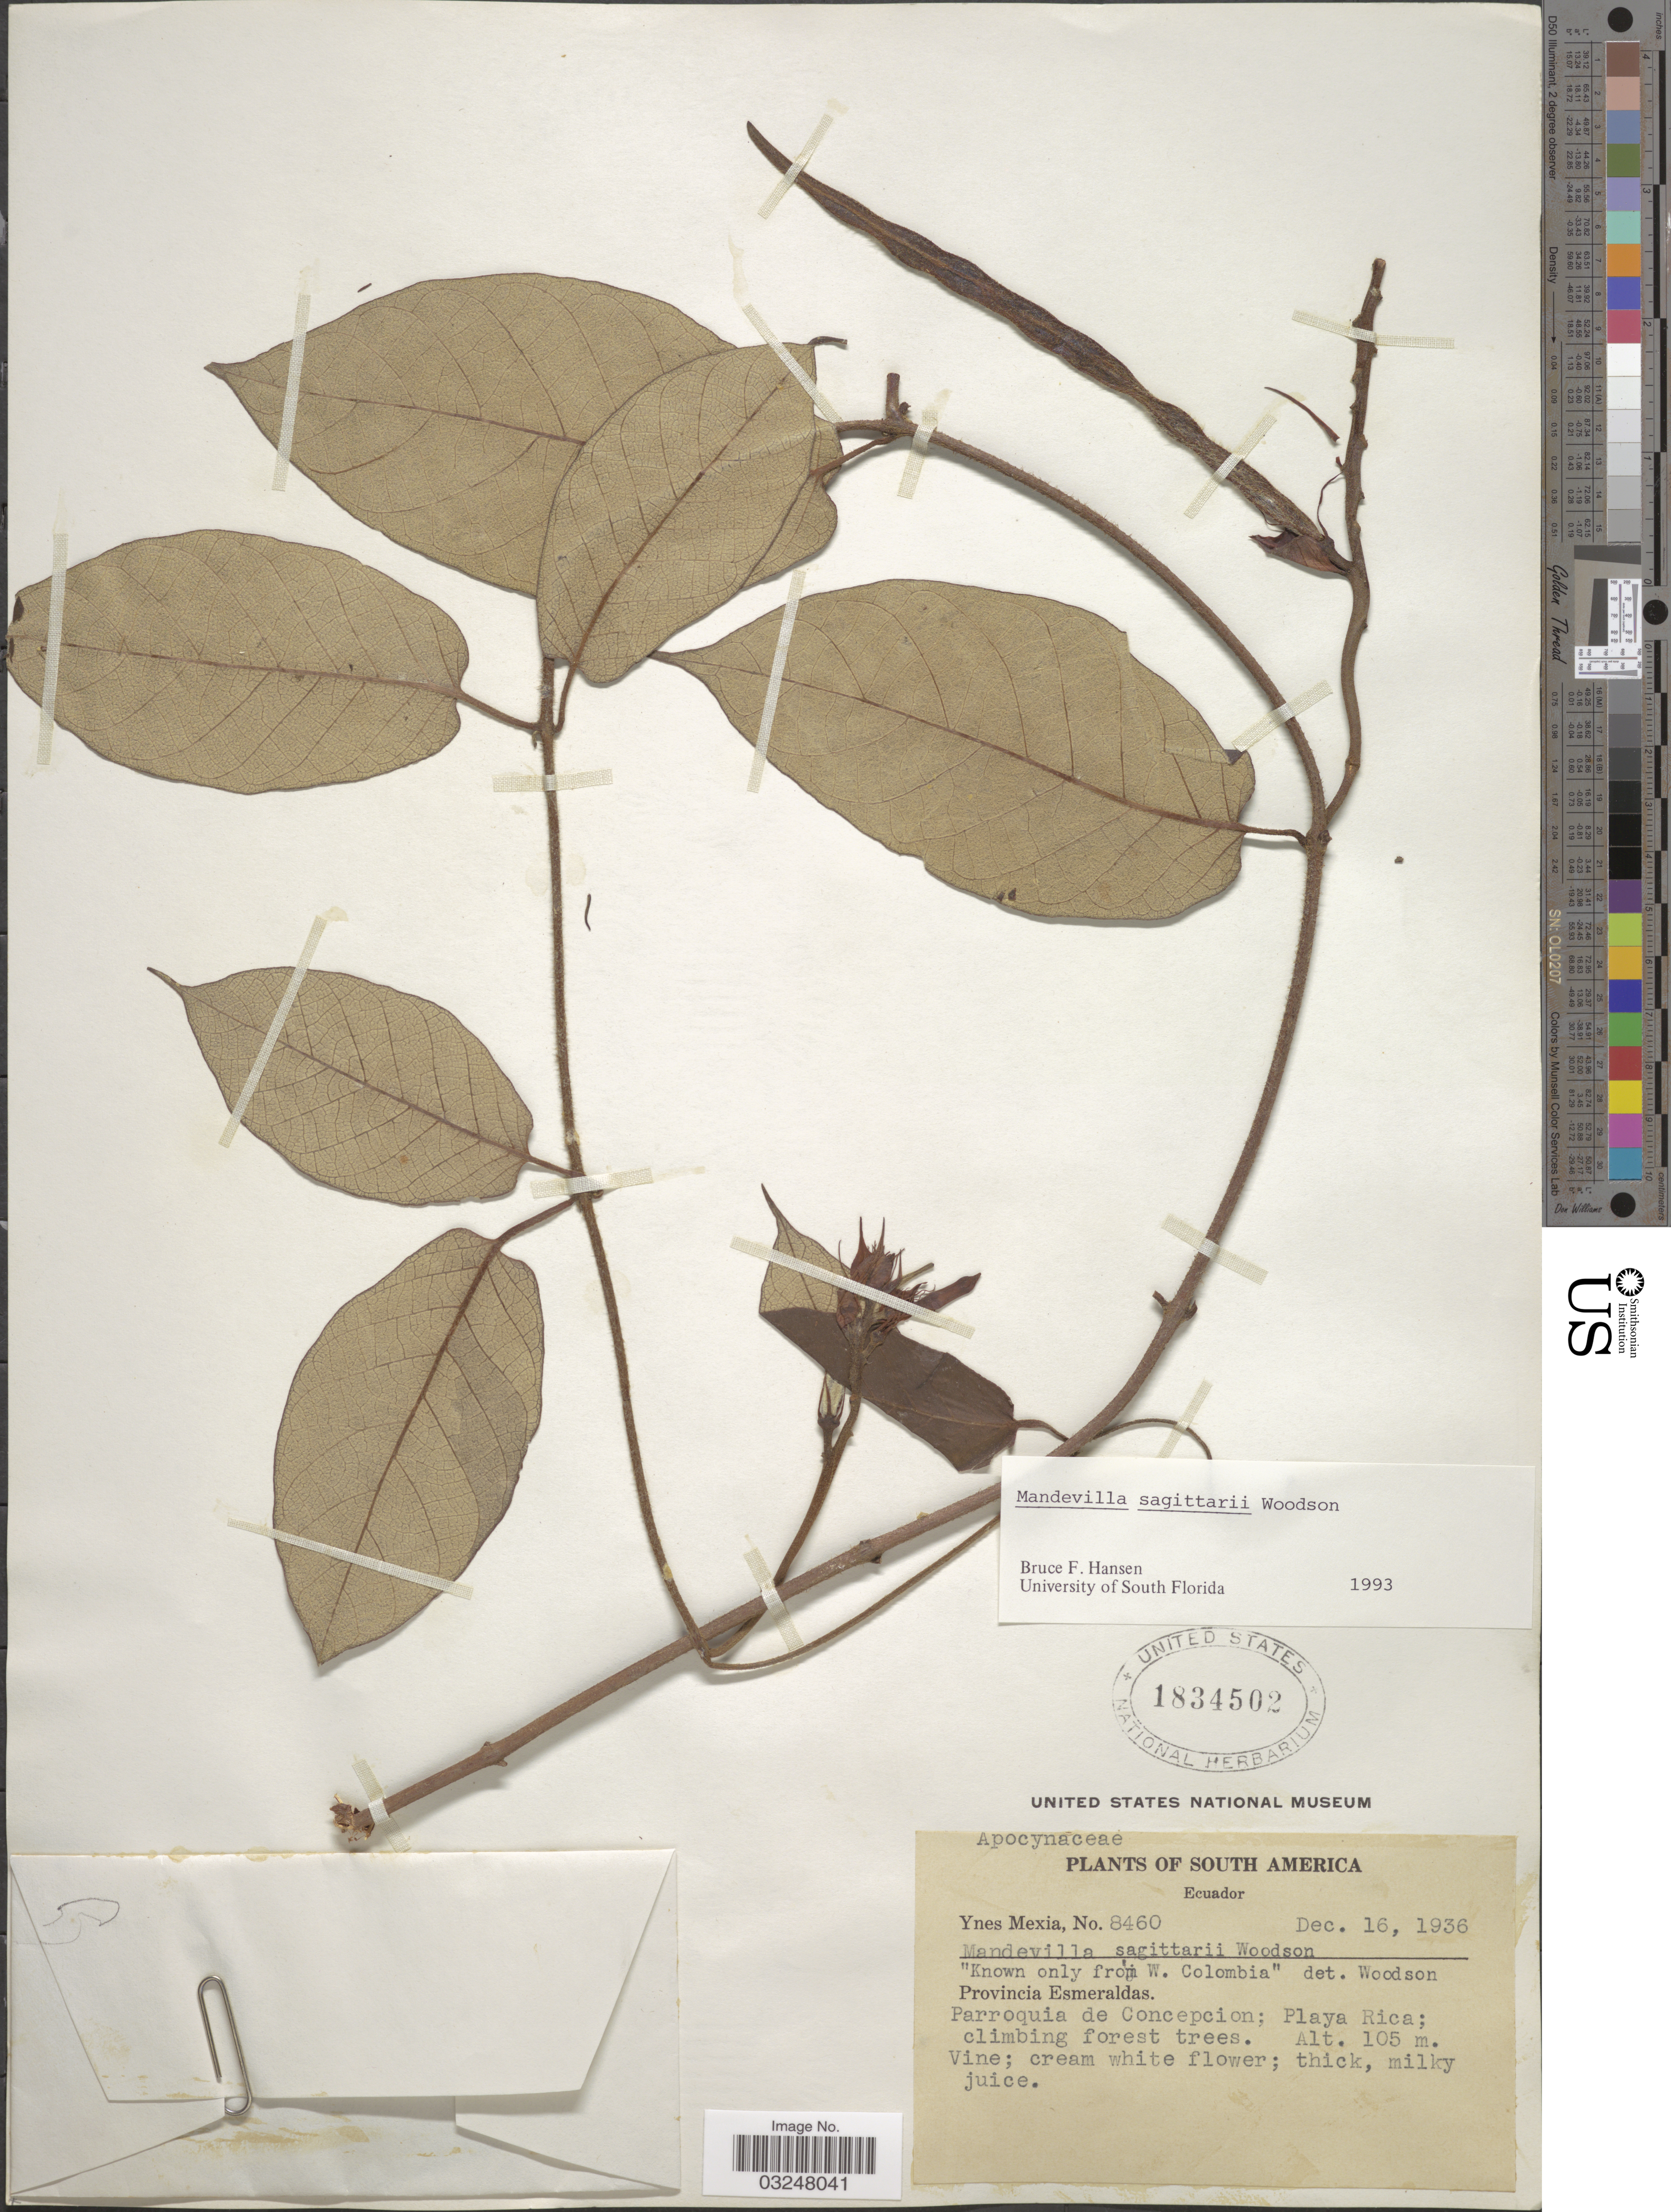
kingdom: Plantae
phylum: Tracheophyta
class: Magnoliopsida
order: Gentianales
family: Apocynaceae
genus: Mandevilla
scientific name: Mandevilla sagittarii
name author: Woodson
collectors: Y. Mexia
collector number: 8460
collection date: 1936-12-16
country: Ecuador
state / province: Esmeraldas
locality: Parroquia de Concepcion; Playa Rica.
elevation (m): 105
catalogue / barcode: US 1834502